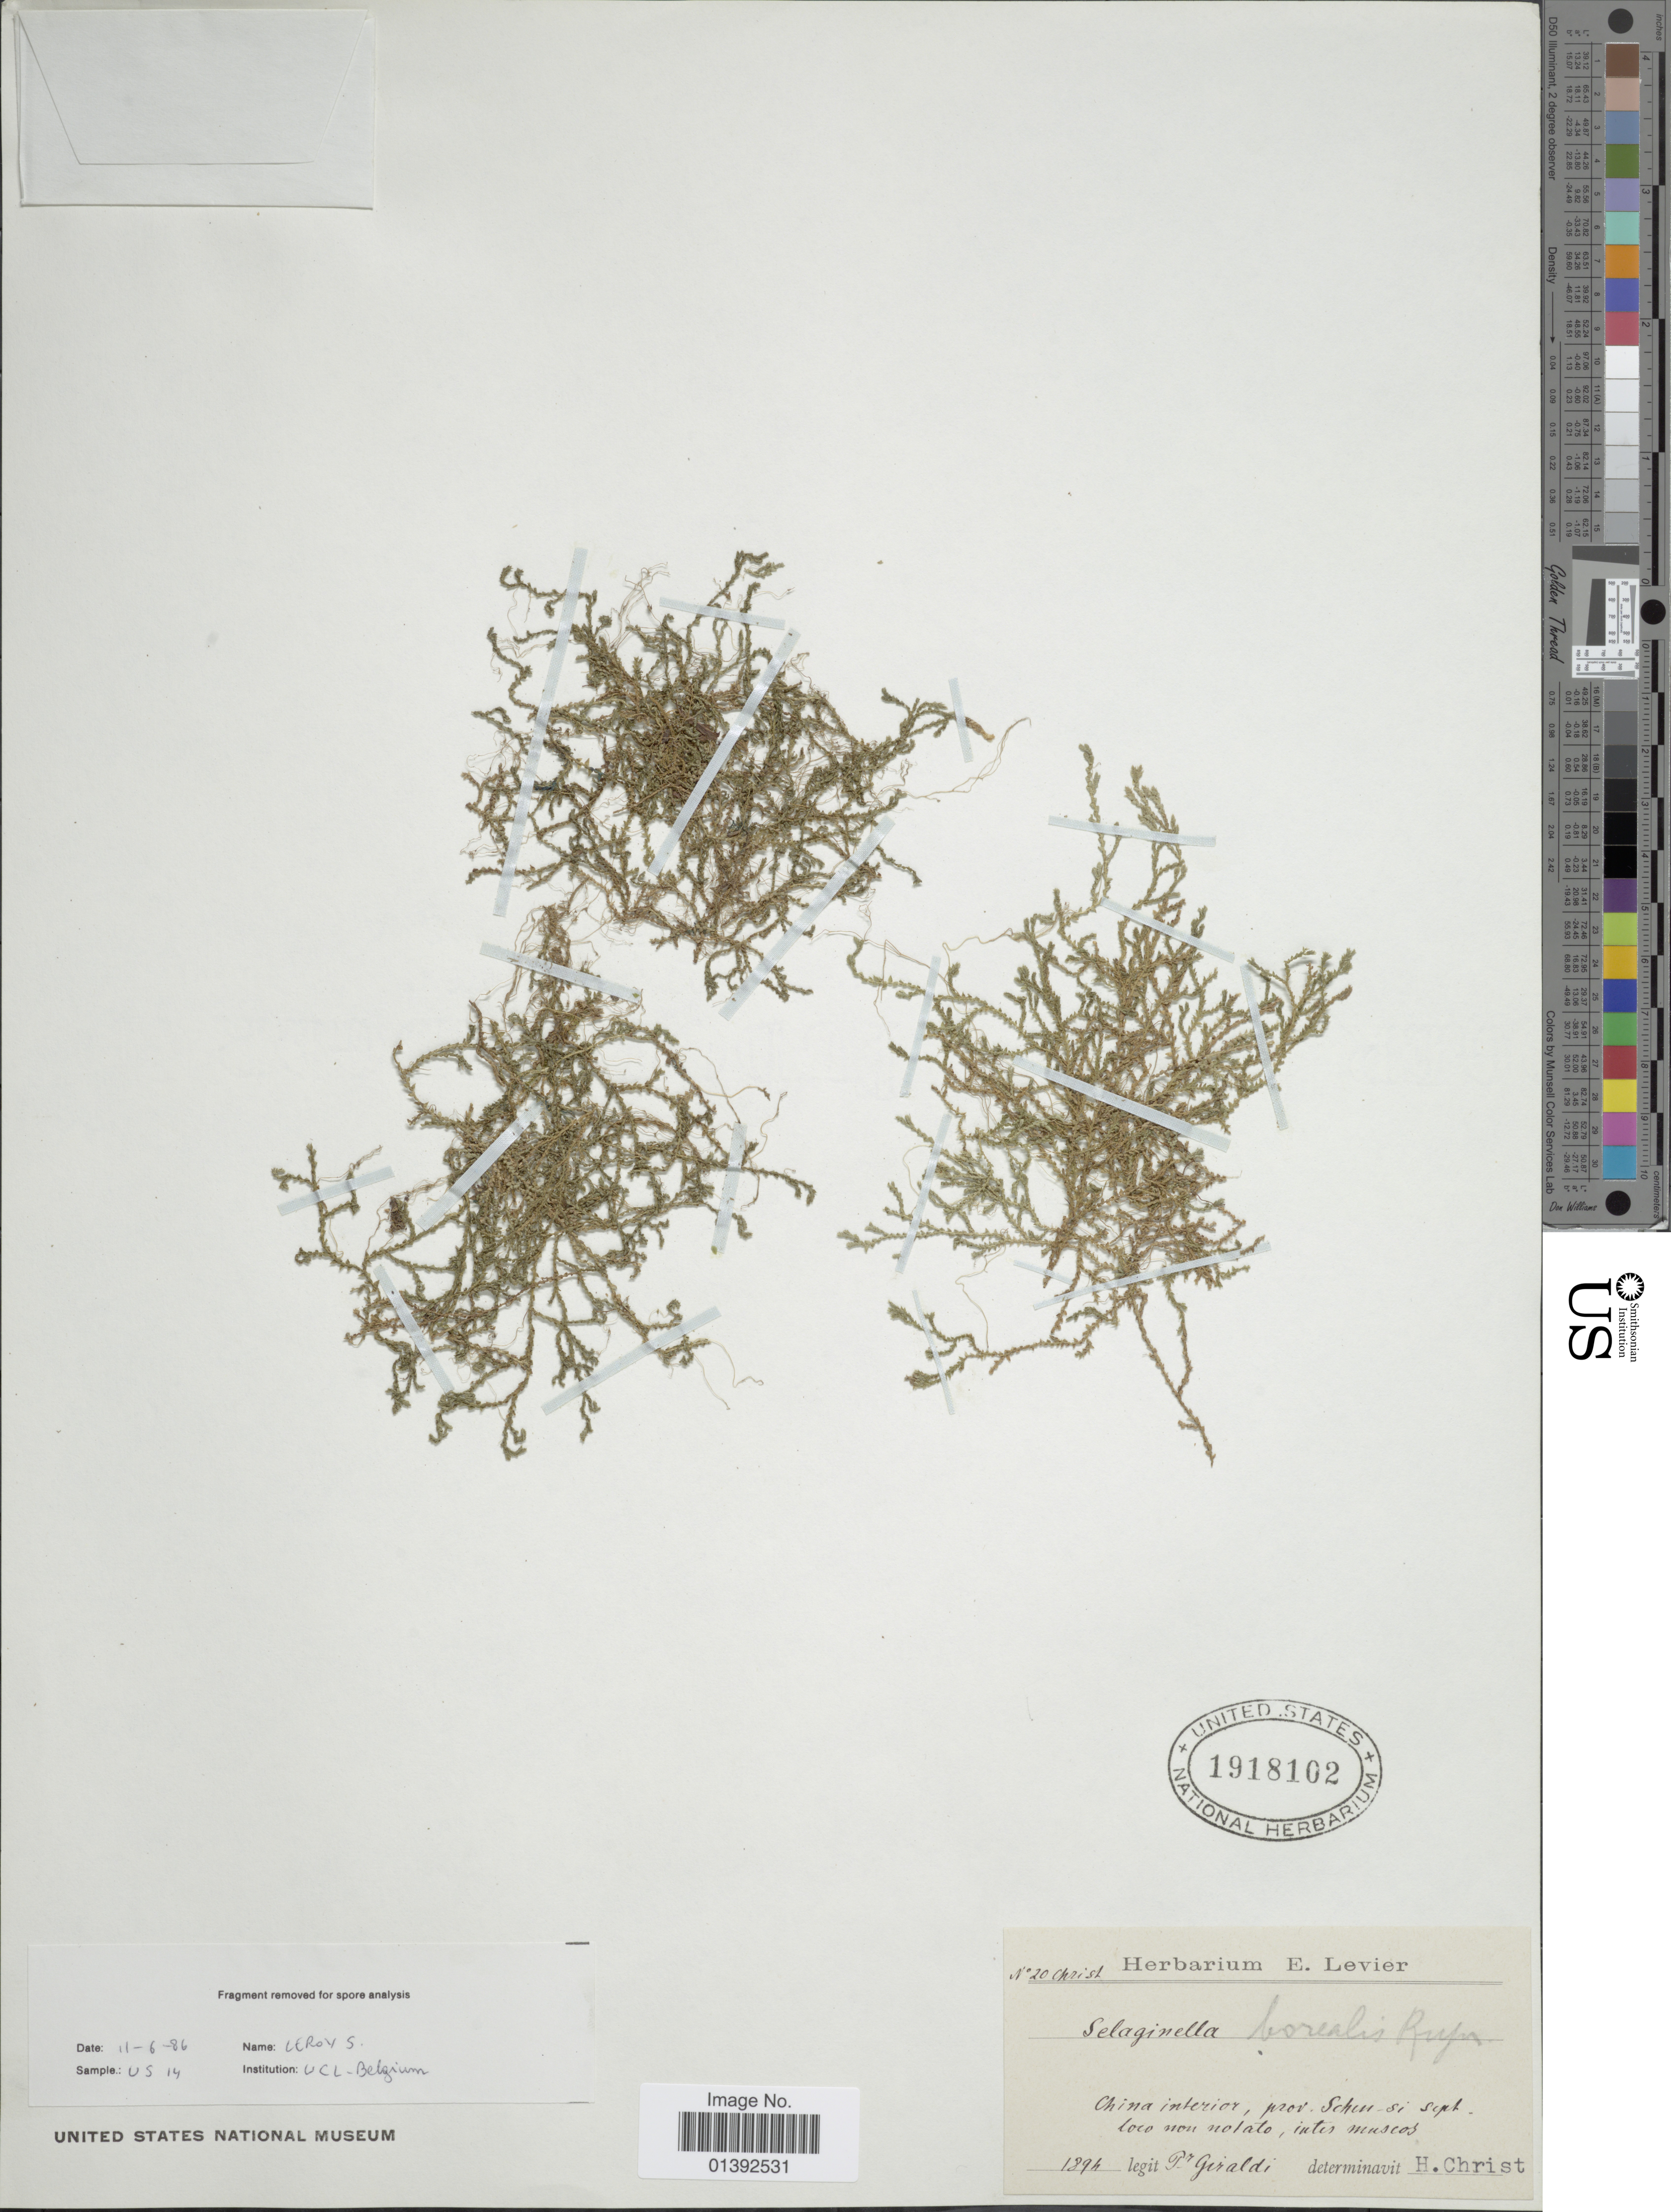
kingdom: Plantae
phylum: Tracheophyta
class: Lycopodiopsida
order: Selaginellales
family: Selaginellaceae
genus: Selaginella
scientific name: Selaginella borealis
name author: (Kaulf.) Spring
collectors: P. Giraldi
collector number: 20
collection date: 1894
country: China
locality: Prov. Schun-si [interpreted]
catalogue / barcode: US 1918102